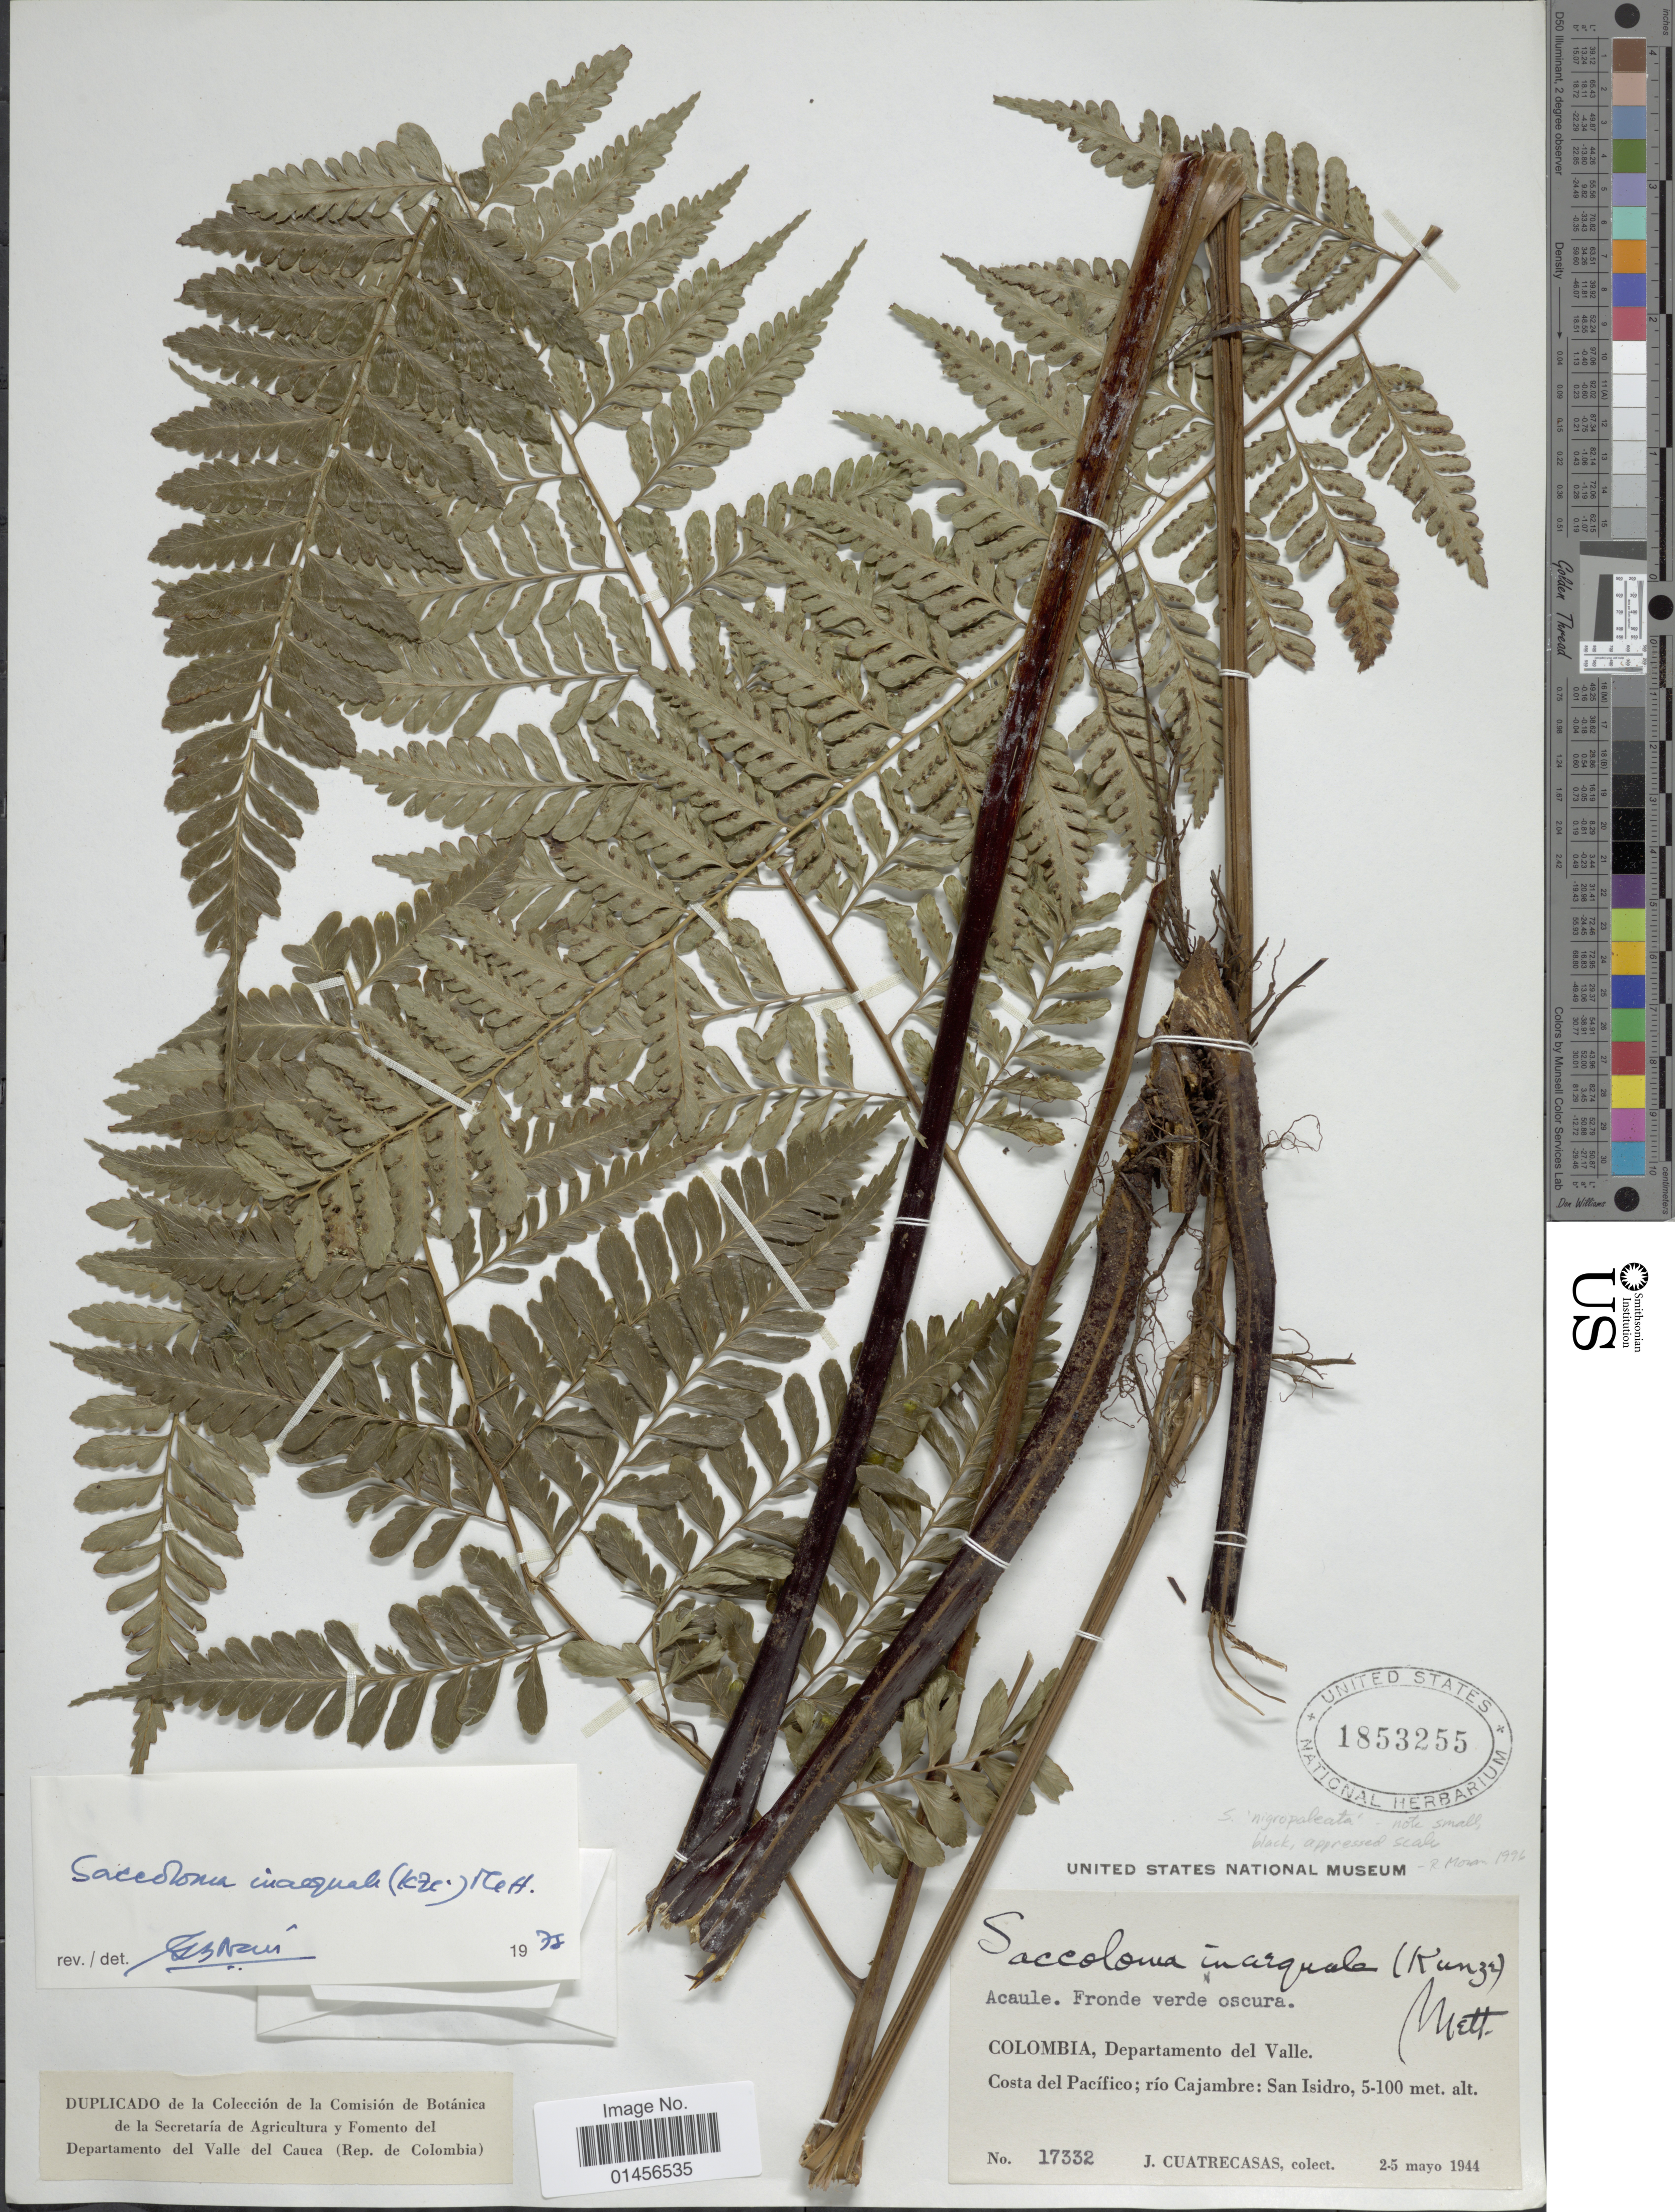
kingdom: Plantae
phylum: Tracheophyta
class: Polypodiopsida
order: Polypodiales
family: Saccolomataceae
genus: Saccoloma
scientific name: Saccoloma inaequale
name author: (Kunze) Mett.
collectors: J. Cuatrecasas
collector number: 17332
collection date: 1944-05-25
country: Colombia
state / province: Valle del Cauca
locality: Departemento del Valle, Costa del Paciffico : rio Cajambre: San Isidro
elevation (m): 5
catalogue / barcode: US 1853255